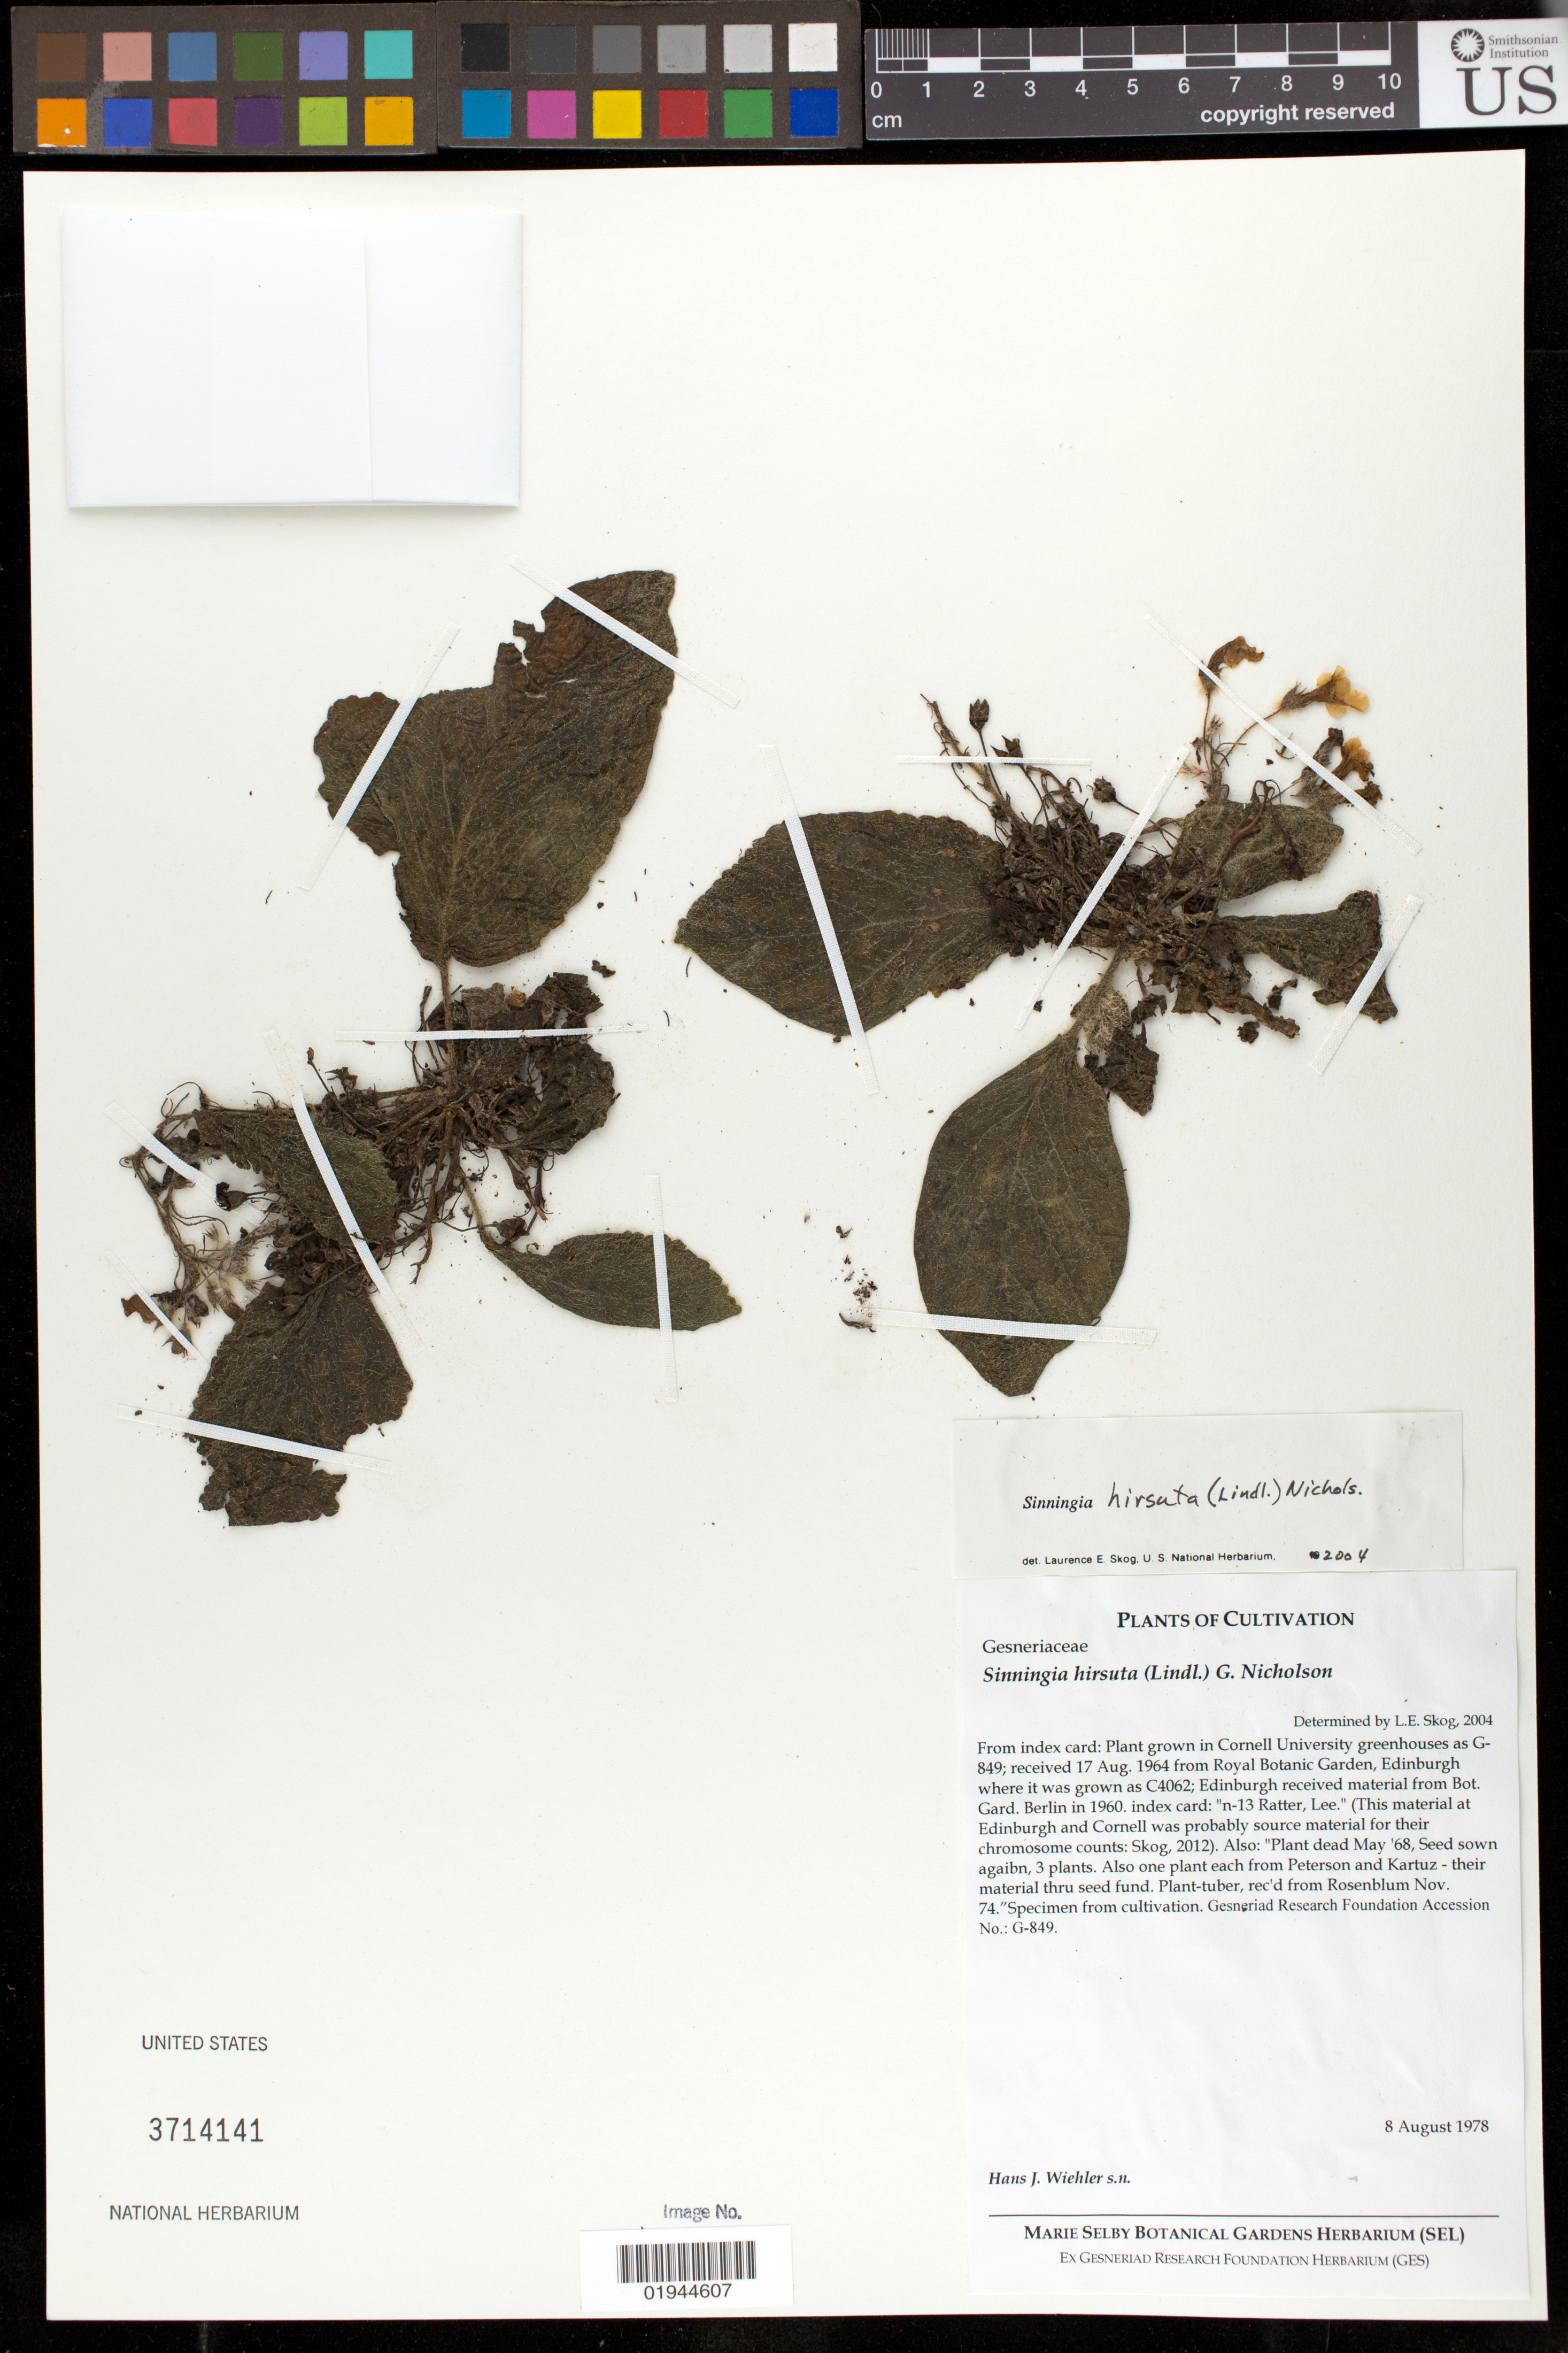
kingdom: Plantae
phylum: Tracheophyta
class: Magnoliopsida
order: Lamiales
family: Gesneriaceae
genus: Sinningia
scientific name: Sinningia hirsuta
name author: (Lindl.) G. Nicholson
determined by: Skog, Laurence E.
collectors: H. J. Wiehler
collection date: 1978-08-08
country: United States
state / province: Florida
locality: Marie Selby Botanical Gardens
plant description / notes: Plant grown in Cornell University greenhouses as G-849; received 7 Aug. 1964 from Royal Botanic Garden, Edinburgh, where it was grown as C4062; Edinburgh received material from Bot. Gard. Berlin in 1960. n=13 Ratter, Lee.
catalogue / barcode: US 3714141